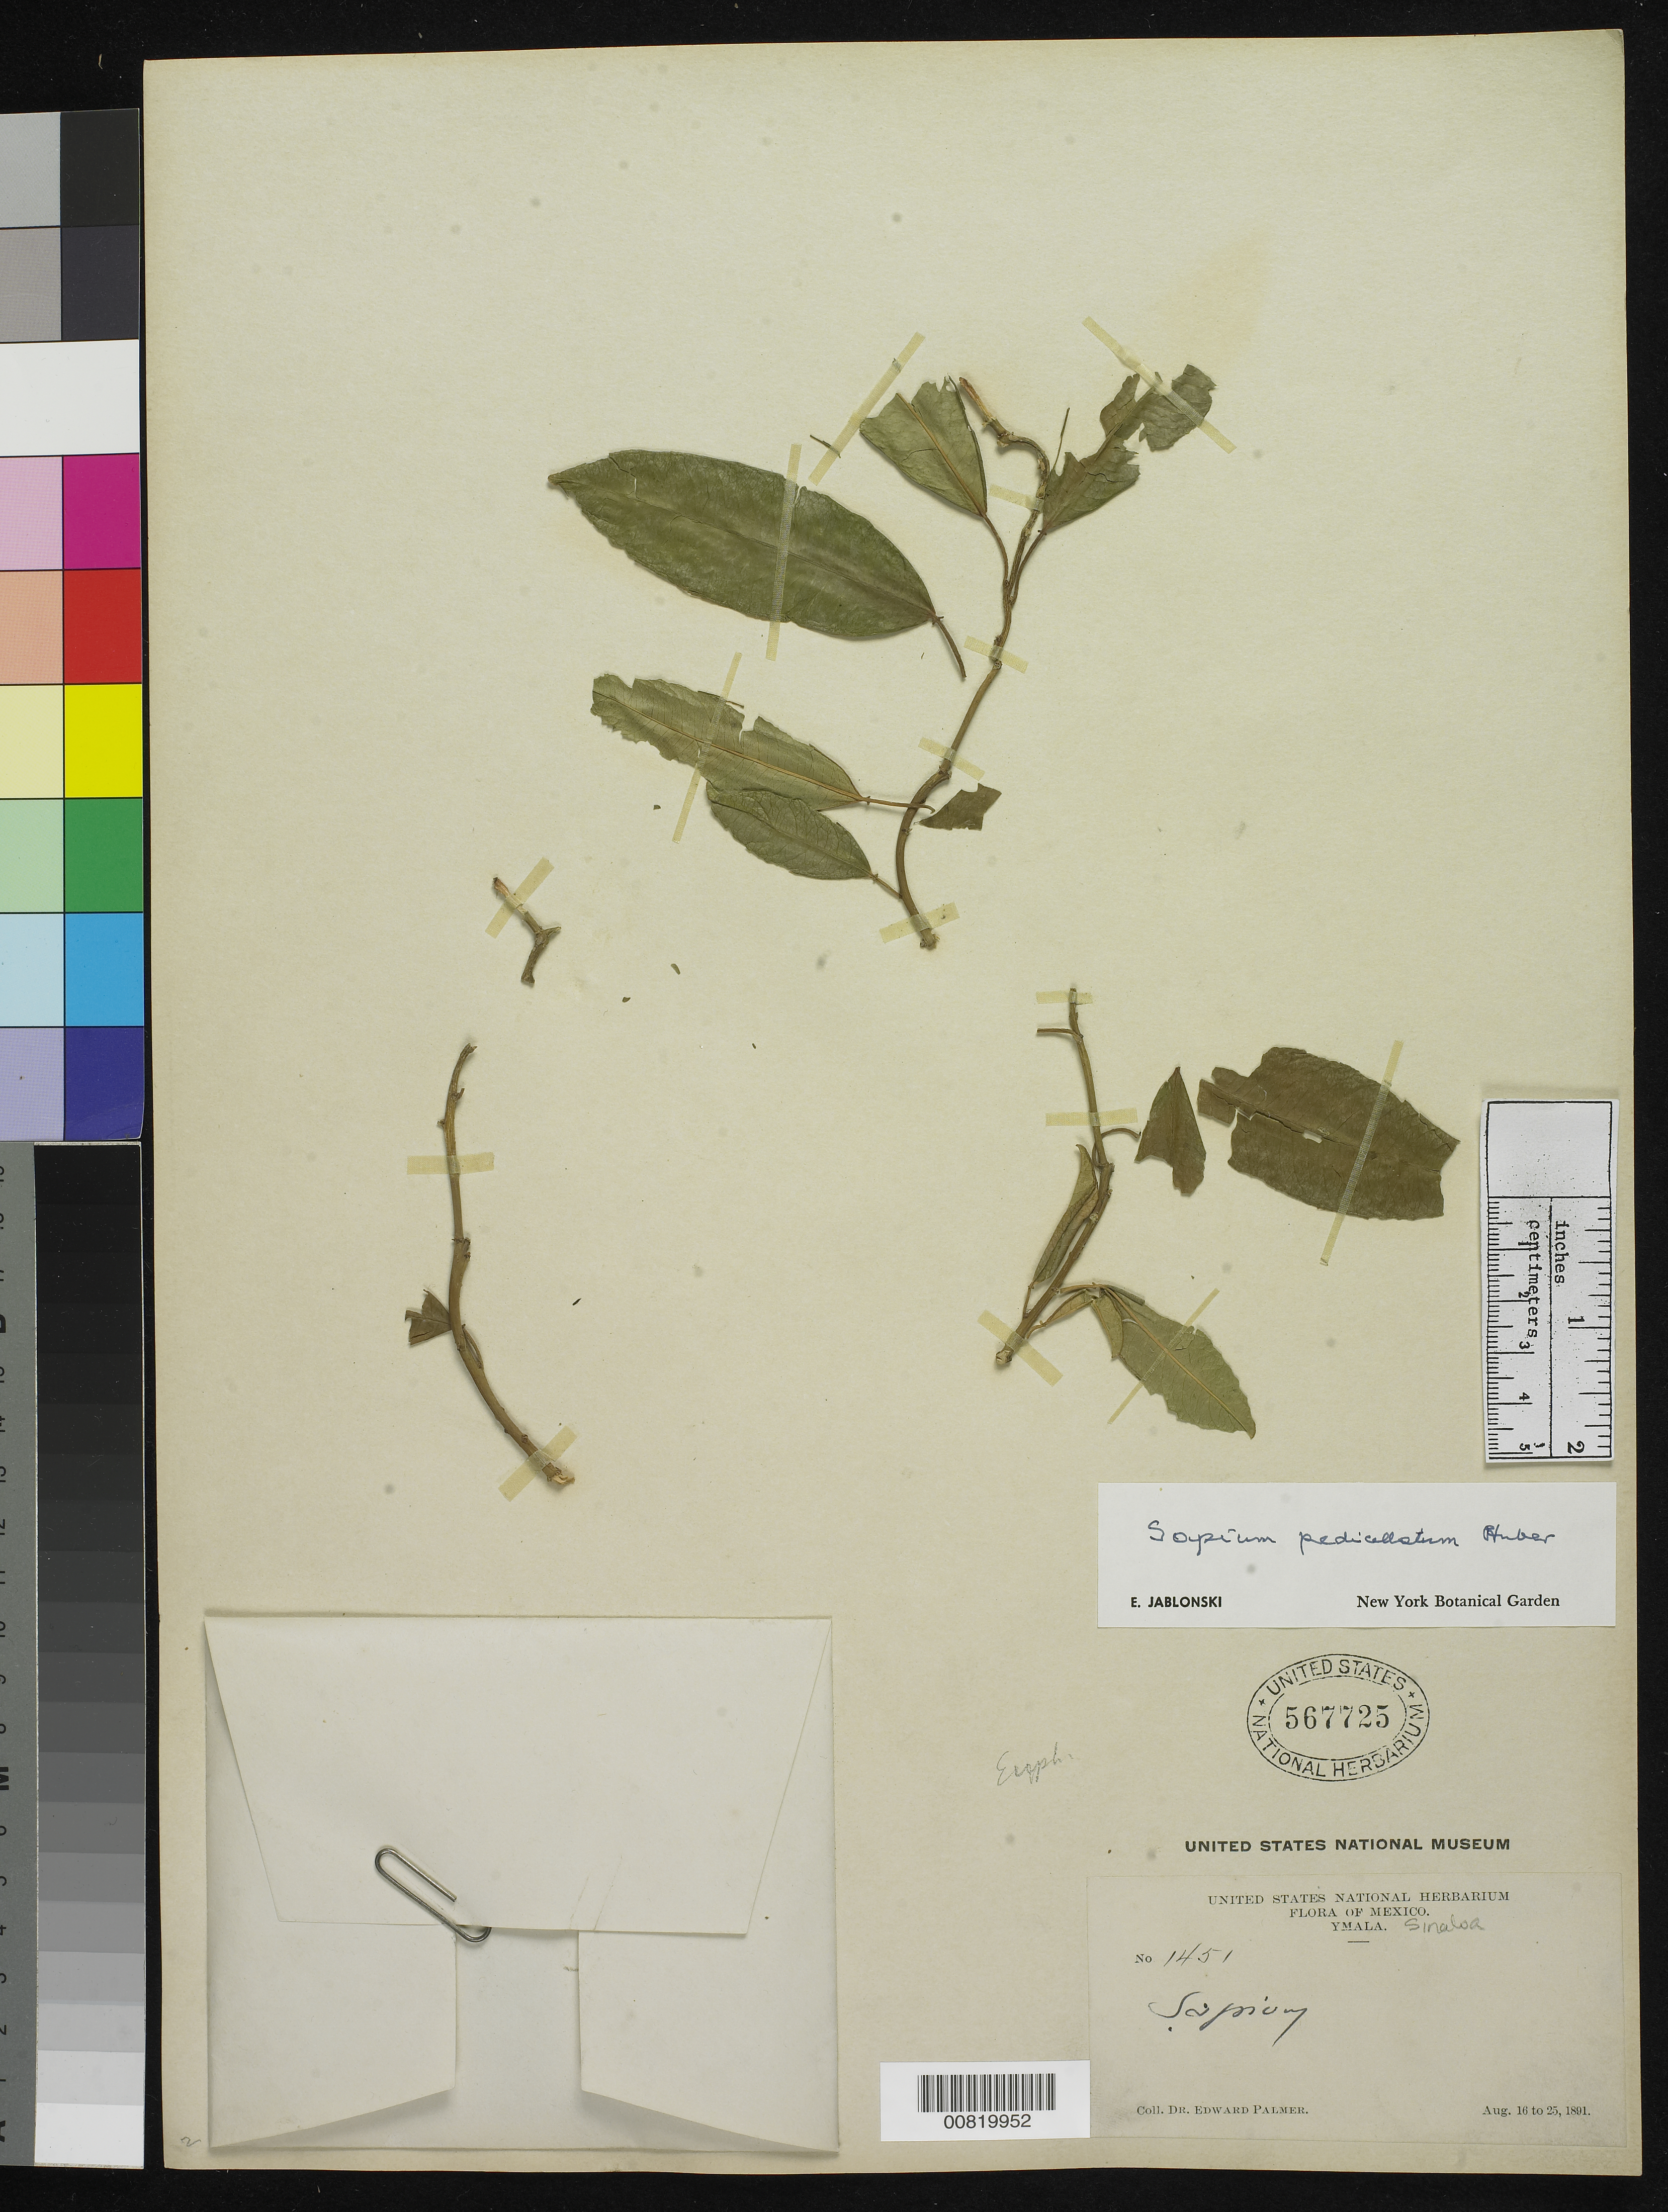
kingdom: Plantae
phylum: Tracheophyta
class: Magnoliopsida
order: Malpighiales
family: Euphorbiaceae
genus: Sapium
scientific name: Sapium pedicellatum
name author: Huber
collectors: E. Palmer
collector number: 1451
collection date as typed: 16 Aug 1891 to 25 Aug 1891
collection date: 1891-08-16/1891-08-25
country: Mexico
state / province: Sinaloa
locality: Ymala, Sinaloa.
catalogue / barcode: US 567725